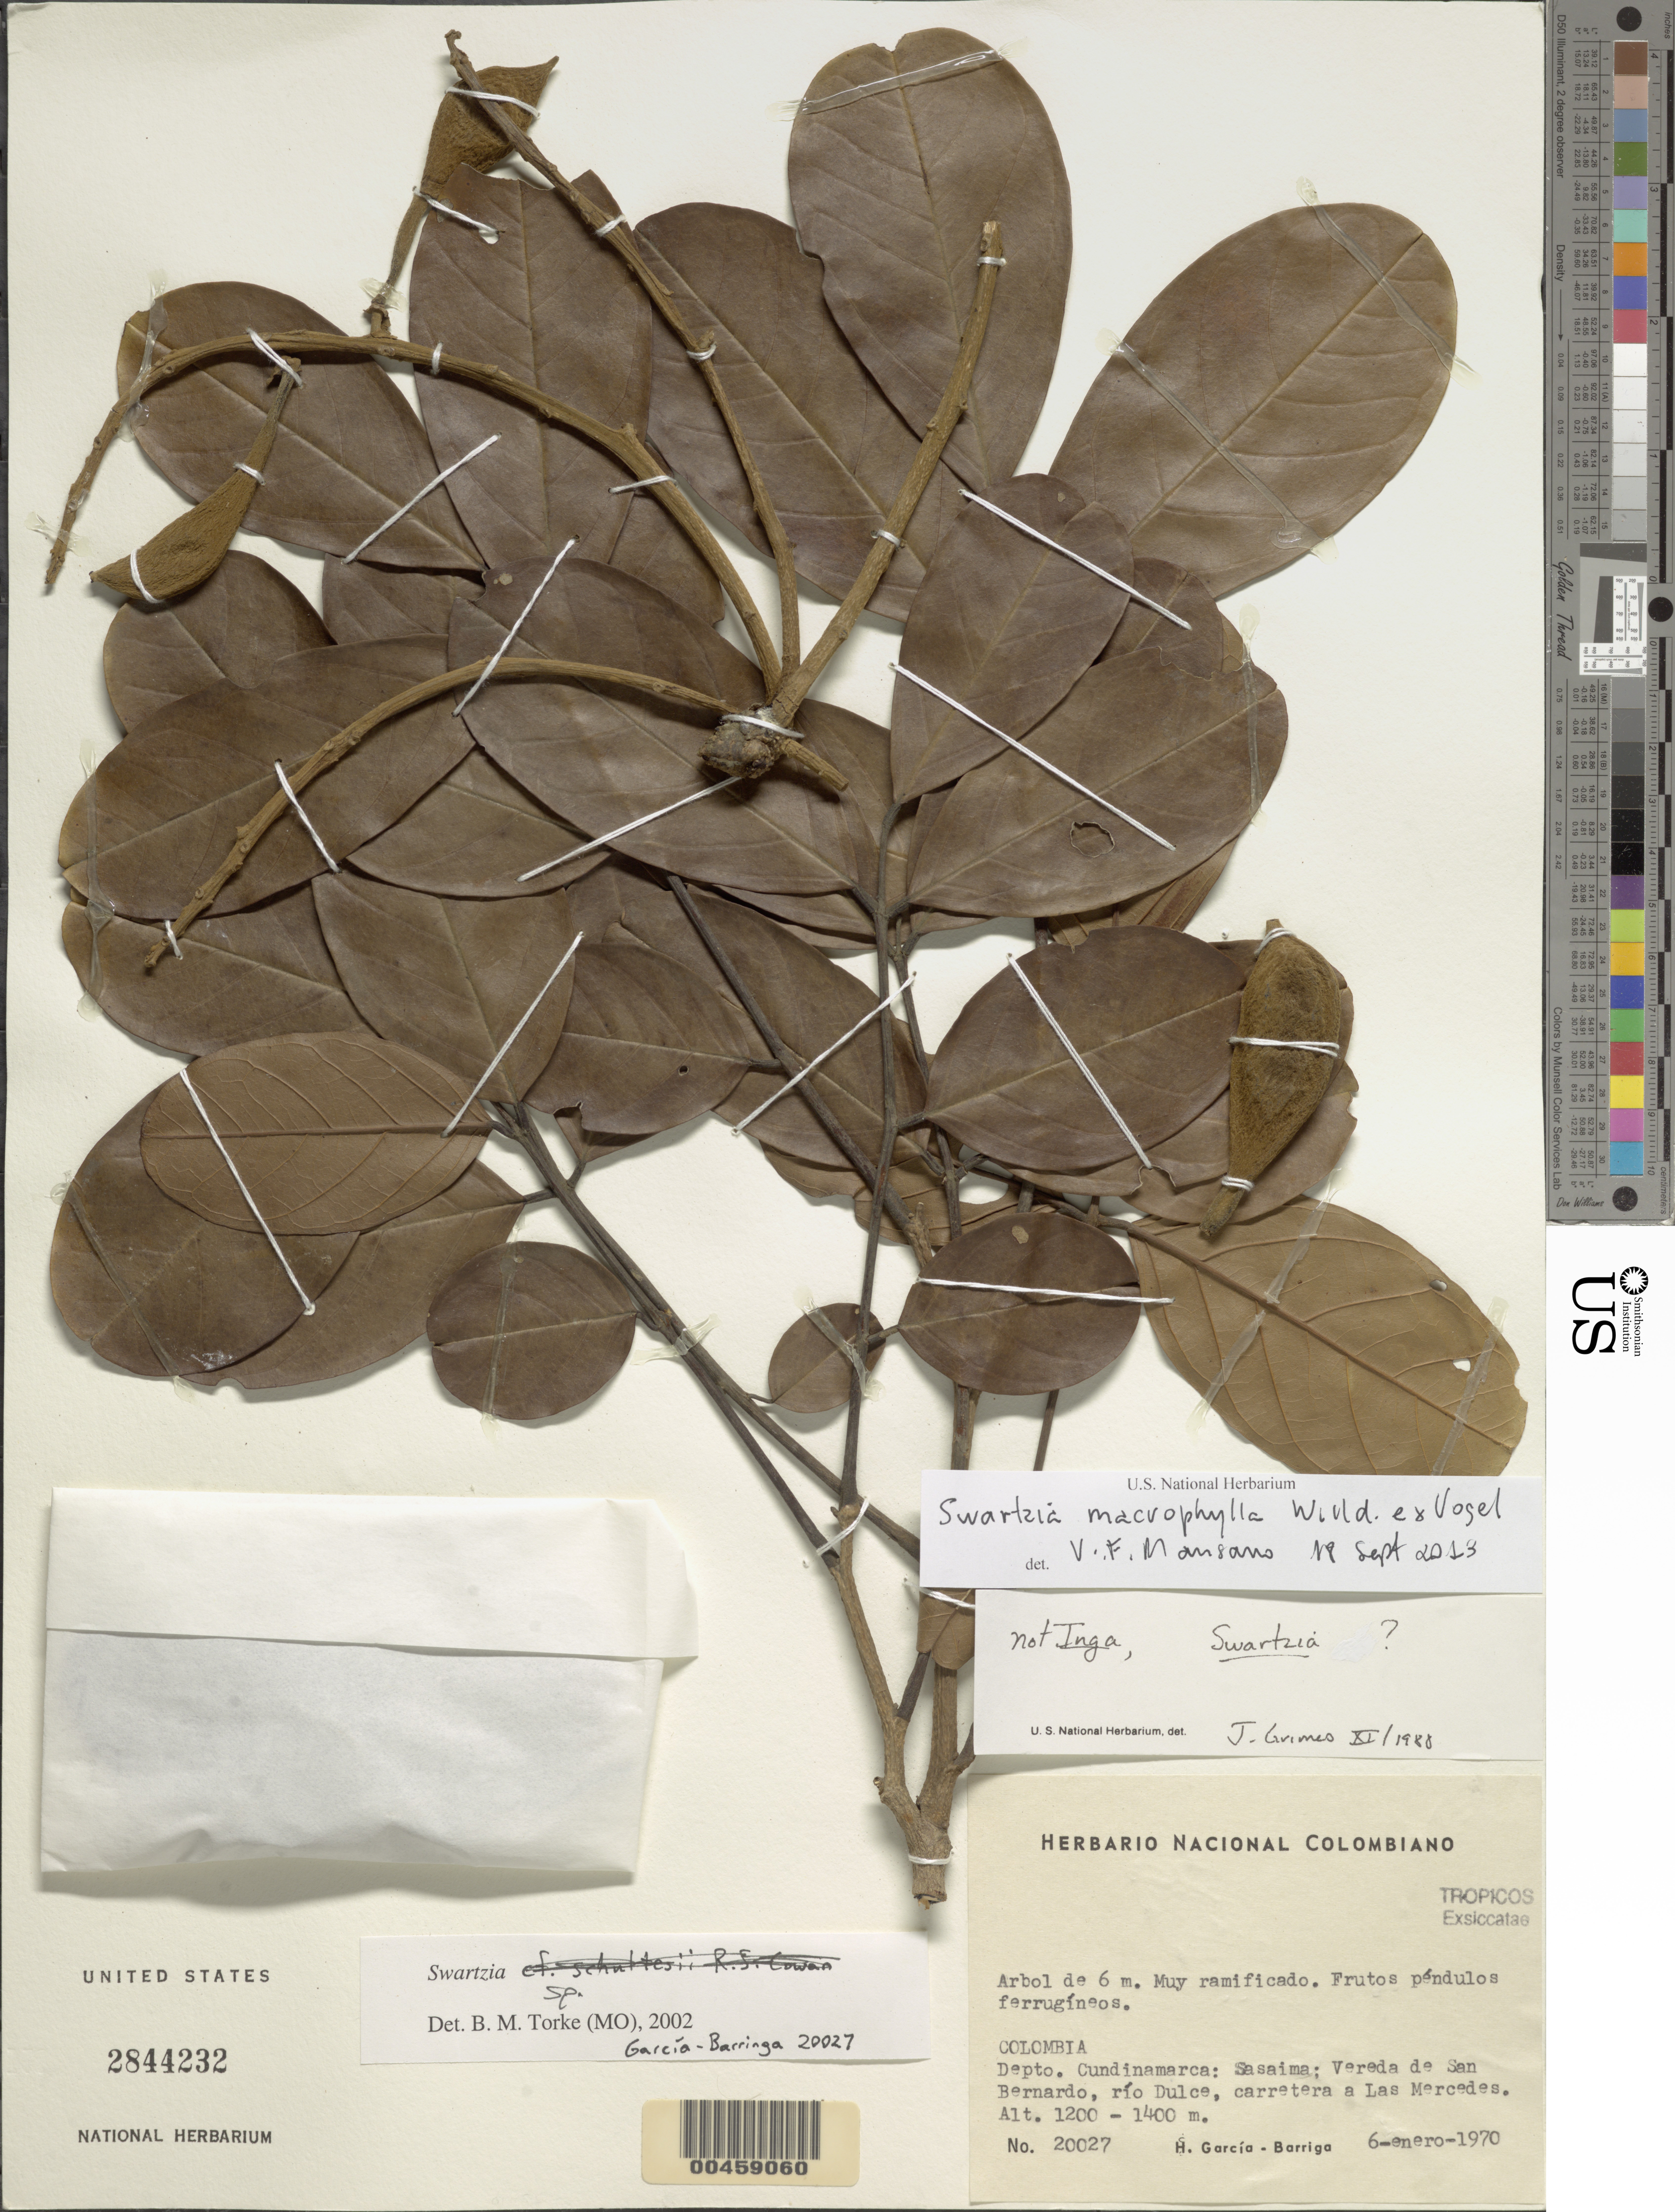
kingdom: Plantae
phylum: Tracheophyta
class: Magnoliopsida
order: Fabales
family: Fabaceae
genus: Swartzia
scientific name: Swartzia macrophylla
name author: Willd.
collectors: H. García Barriga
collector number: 20027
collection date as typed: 06 Jan 1970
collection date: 1970-01-06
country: Colombia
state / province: Cundinamarca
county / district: Sasaima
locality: Vereda de San Bernardo, Rio Dulce, Carretera a las Mercedes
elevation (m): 1200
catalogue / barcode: US 2844232